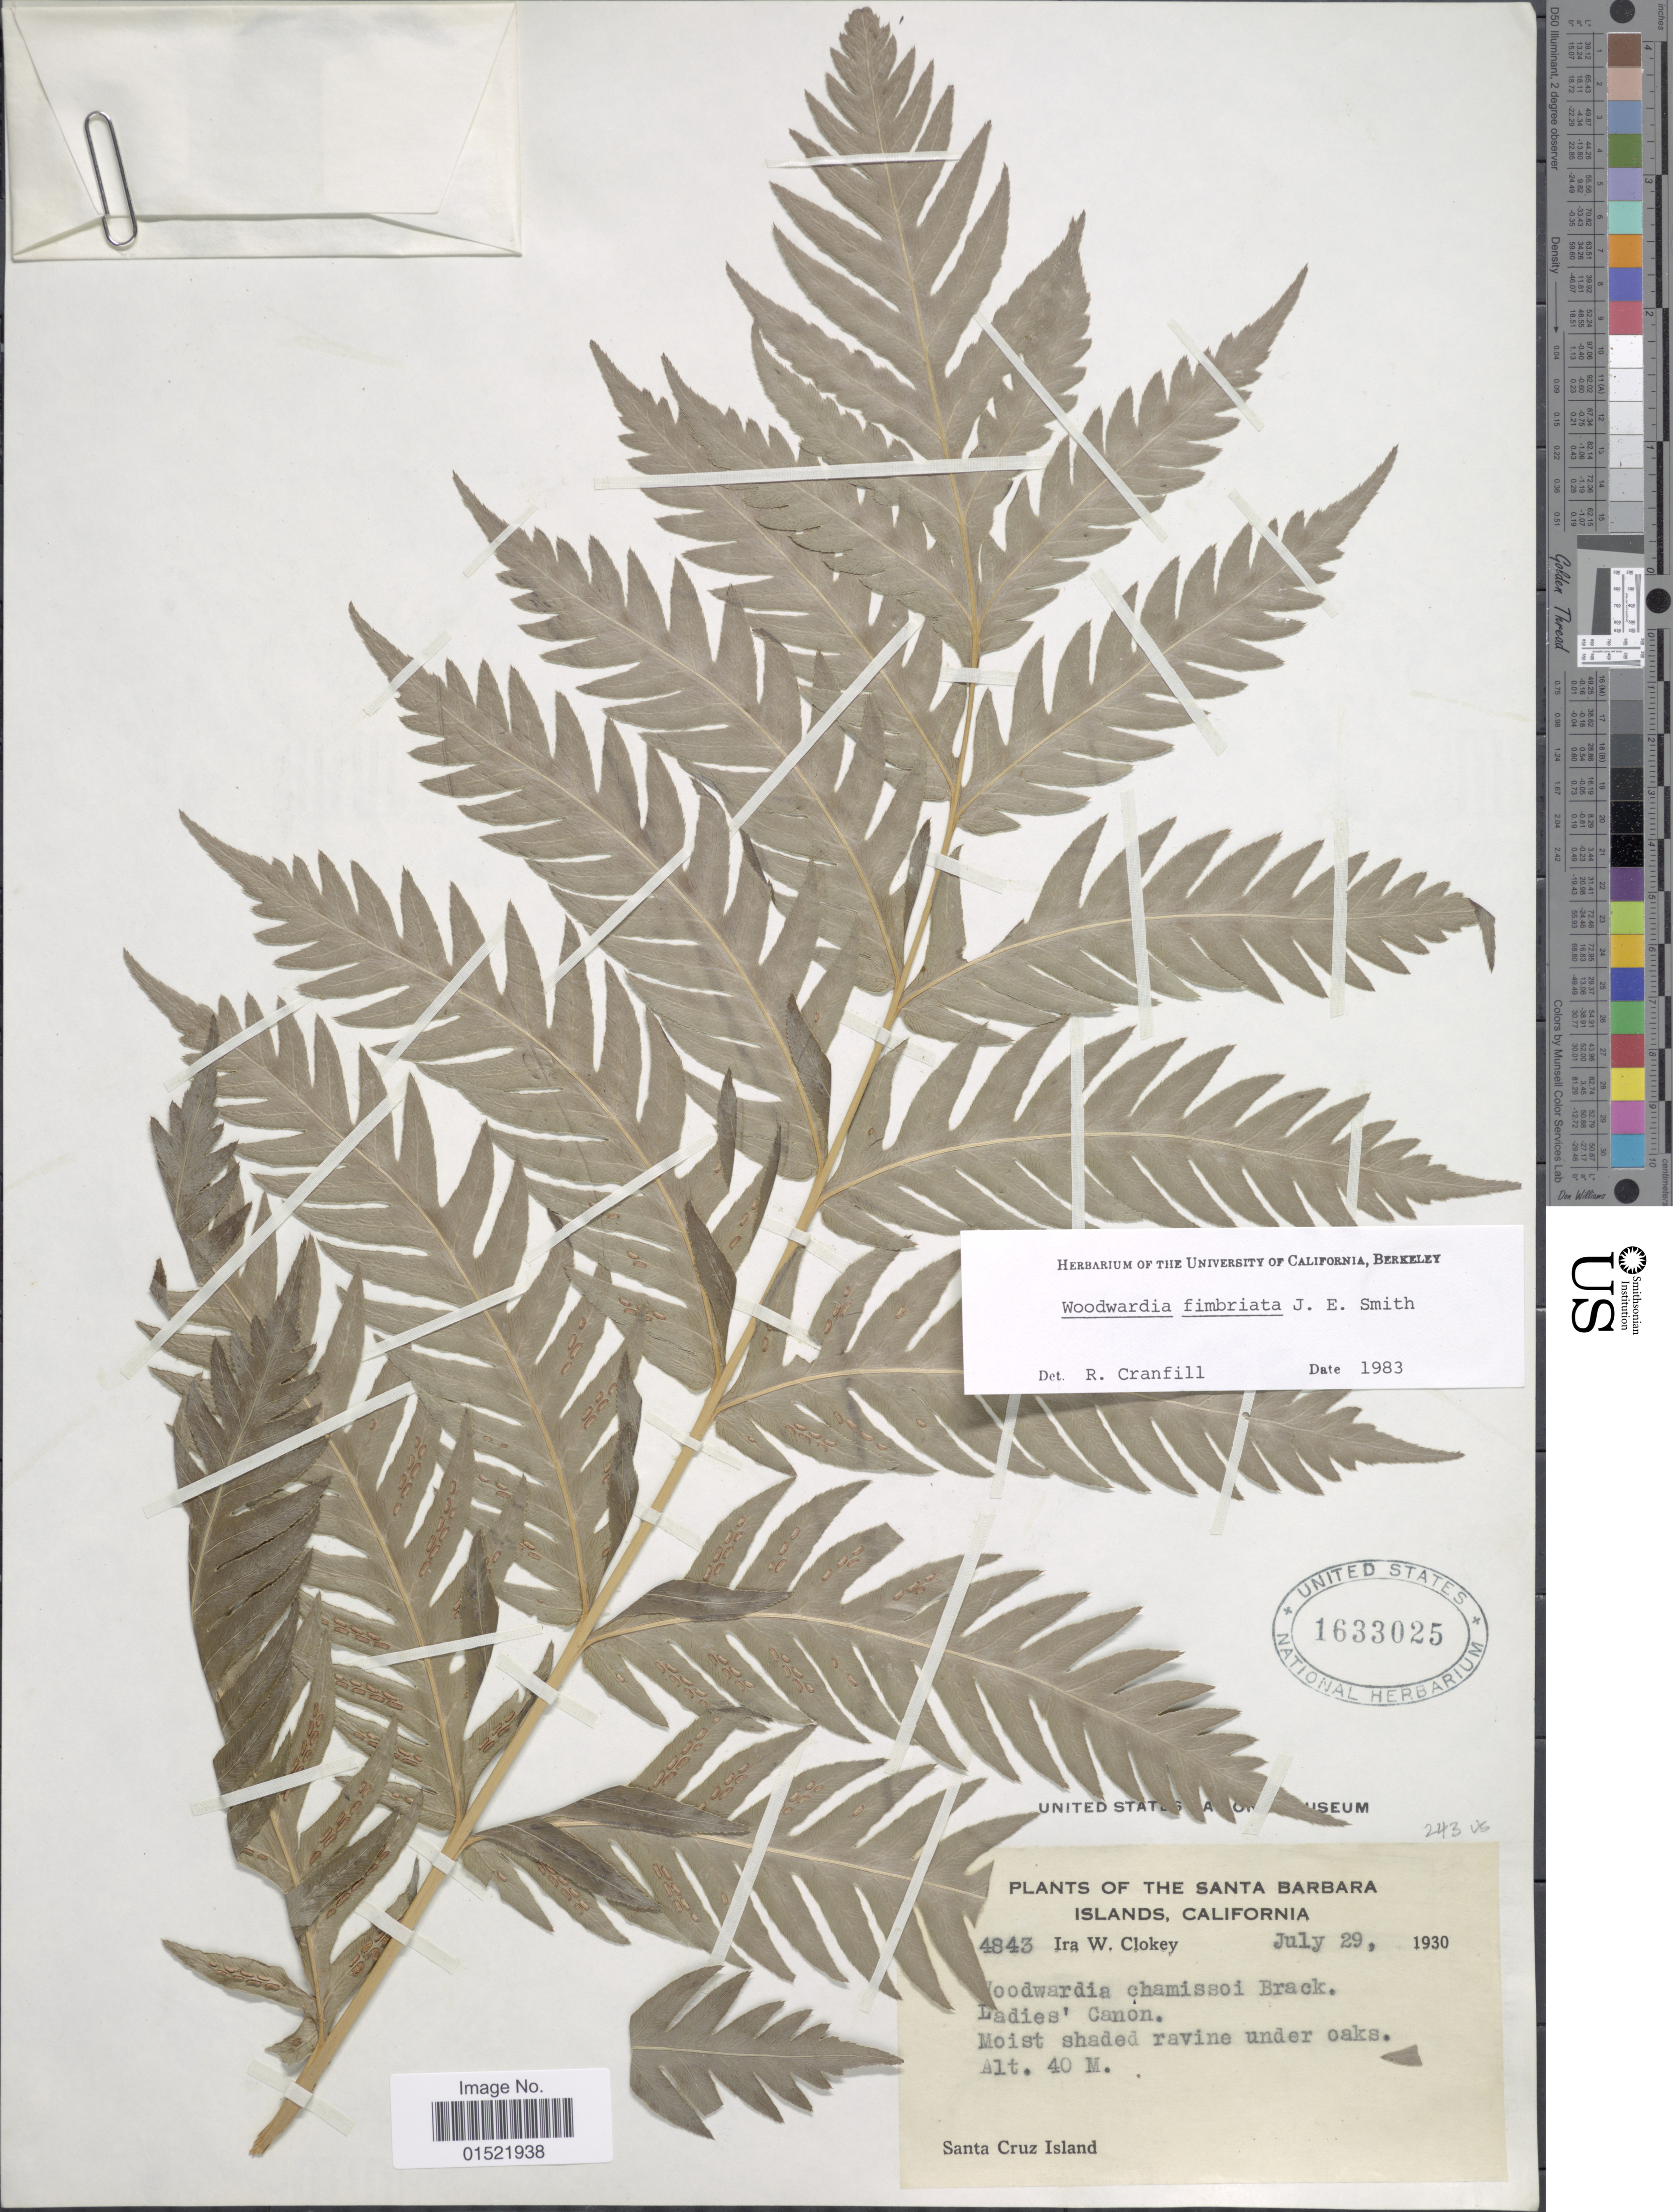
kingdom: Plantae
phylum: Tracheophyta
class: Polypodiopsida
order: Polypodiales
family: Blechnaceae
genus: Woodwardia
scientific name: Woodwardia fimbriata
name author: Sm.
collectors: I. W. Clokey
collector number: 4843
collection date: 1930-07-29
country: United States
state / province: California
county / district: Santa Barbara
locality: Santa Barbara Islands, Ladies' Canon, Santa Cruz Island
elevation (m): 40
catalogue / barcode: US 1633025